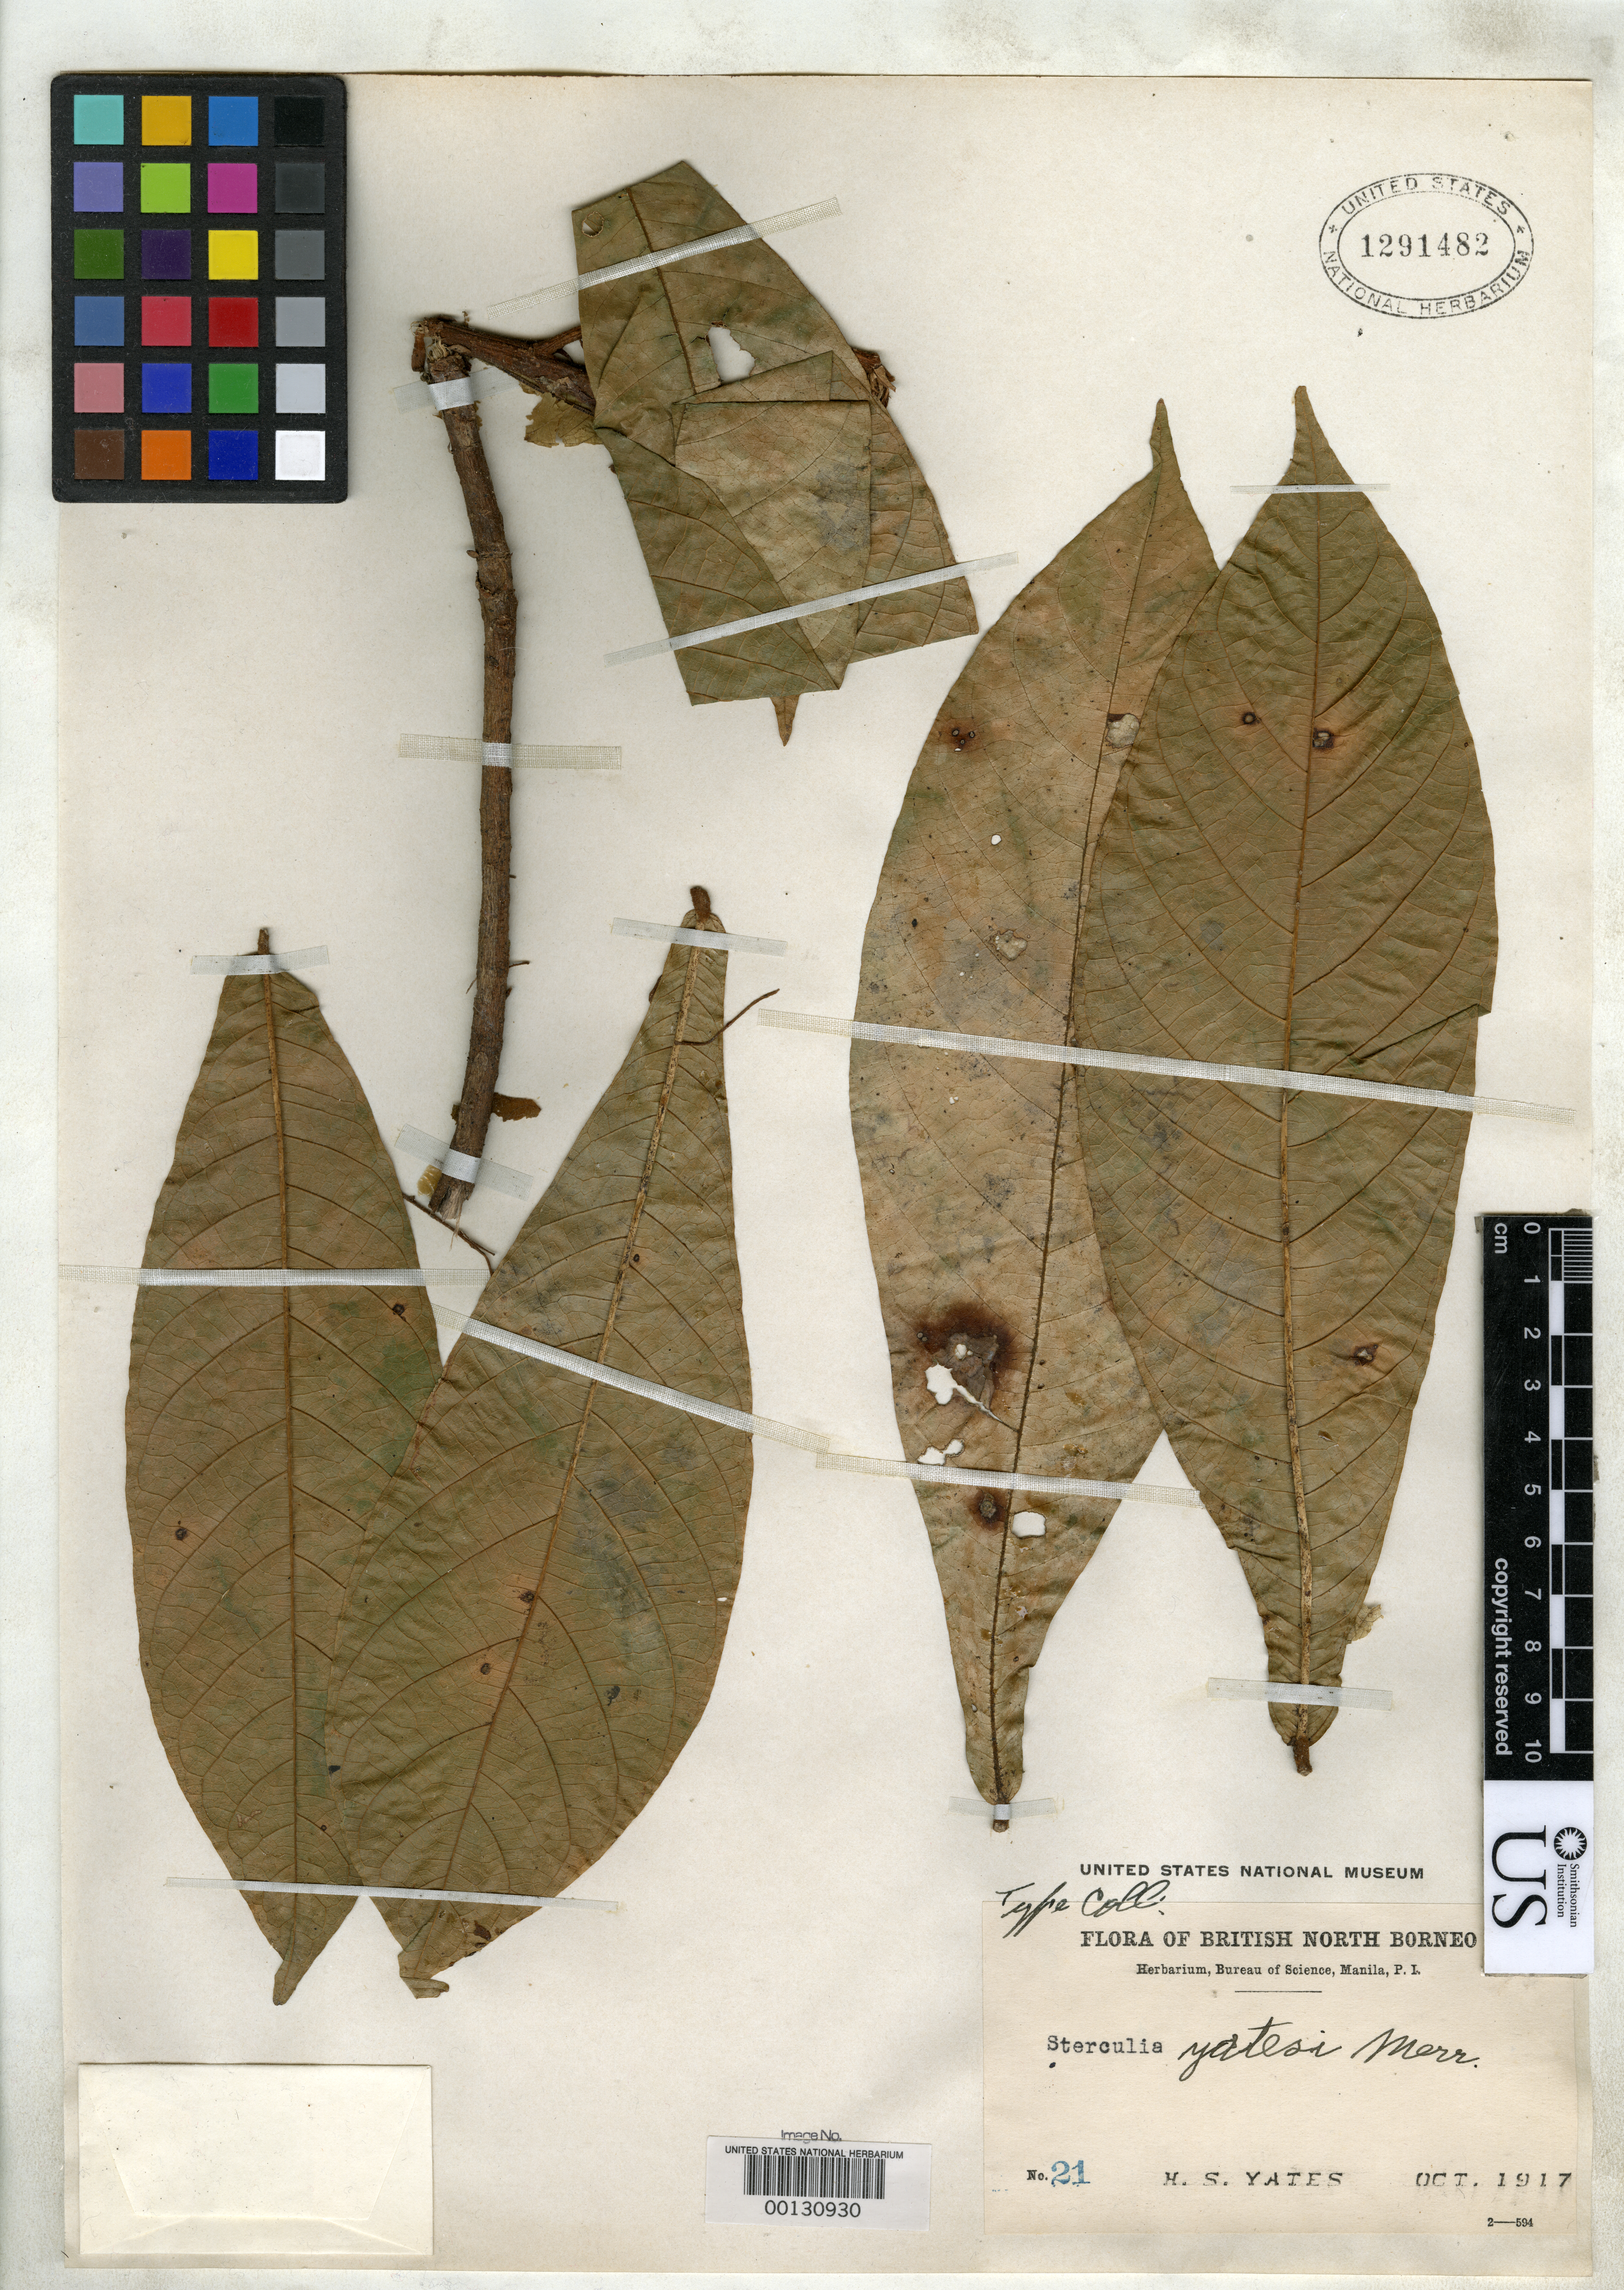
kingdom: Plantae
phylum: Tracheophyta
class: Magnoliopsida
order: Malvales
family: Malvaceae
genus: Sterculia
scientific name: Sterculia yatesi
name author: Merr.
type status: Isotype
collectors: H. S. Yates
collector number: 21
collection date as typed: Oct 1917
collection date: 1917-10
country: Malaysia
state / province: Sabah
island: Borneo Island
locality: British North Borneo.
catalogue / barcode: US 1291482